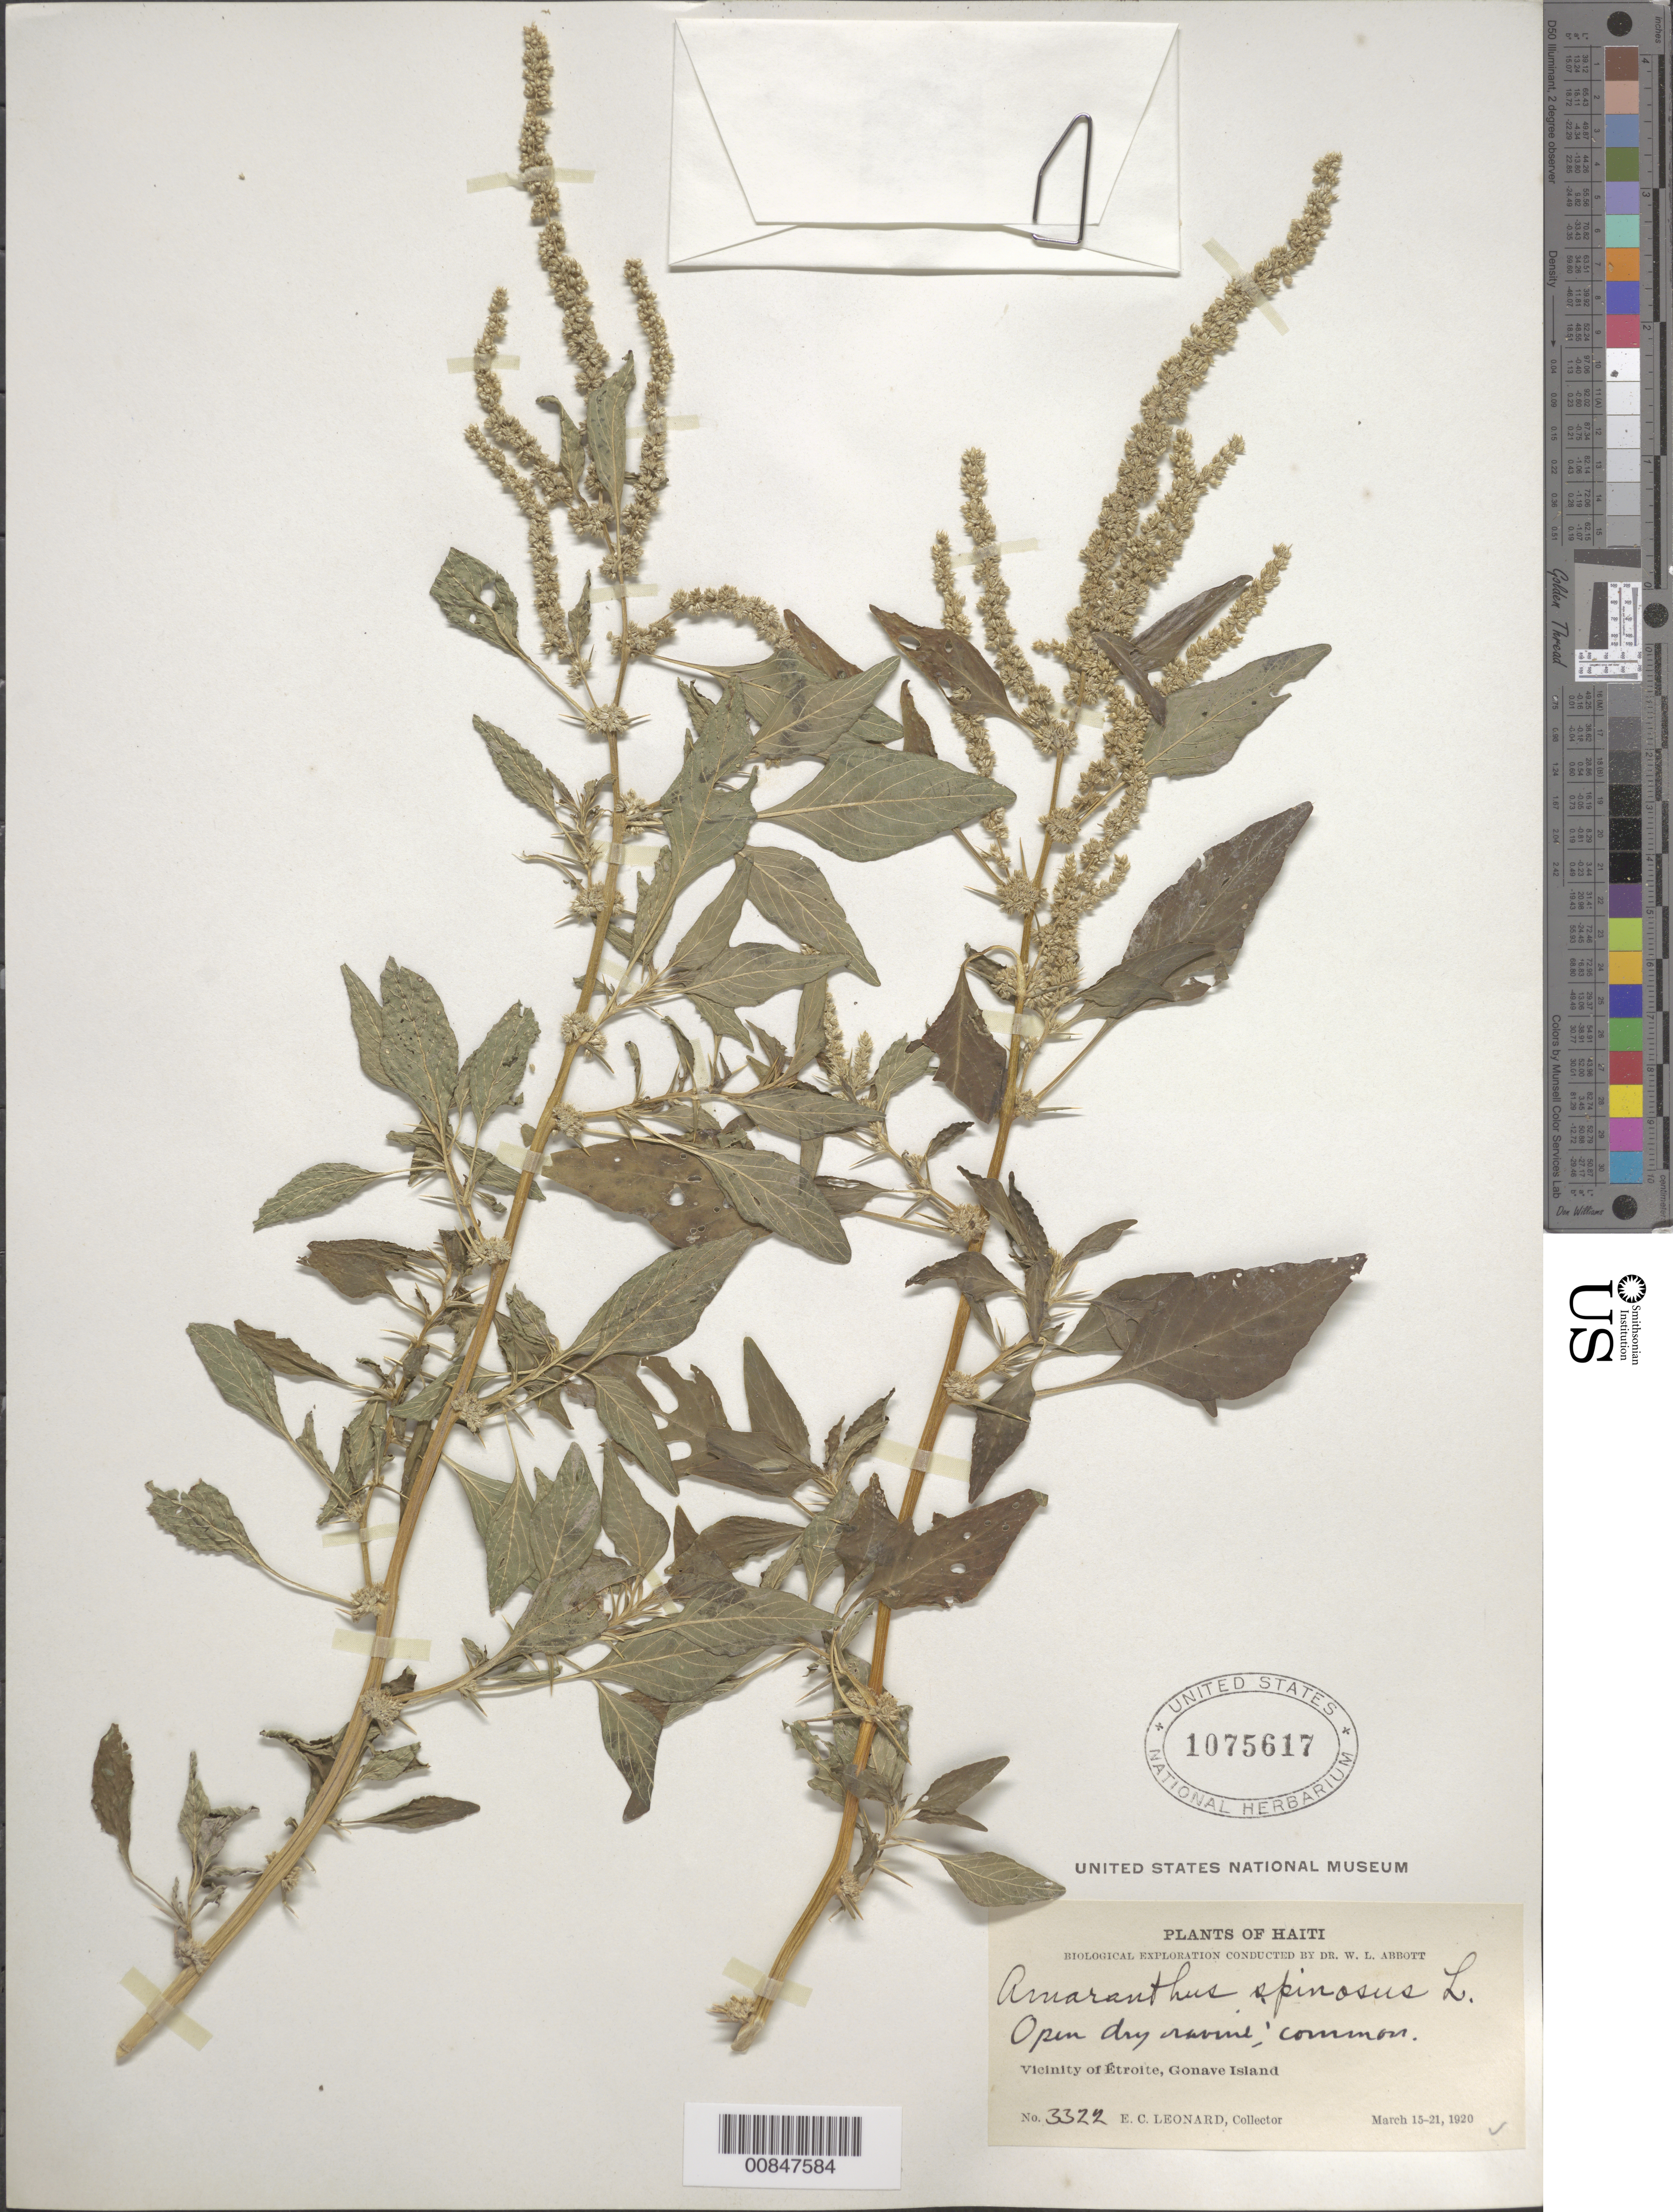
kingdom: Plantae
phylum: Tracheophyta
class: Magnoliopsida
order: Caryophyllales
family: Amaranthaceae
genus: Amaranthus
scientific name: Amaranthus spinosus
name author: L.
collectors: E. C. Leonard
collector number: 3322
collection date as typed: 15 Mar 1920 to 21 Mar 1920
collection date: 1920-03-15/1920-03-21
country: Haiti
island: Gonave I.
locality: Vicinity of Étroite, Gonave Island.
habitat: Open dry ravine.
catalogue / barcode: US 1075617